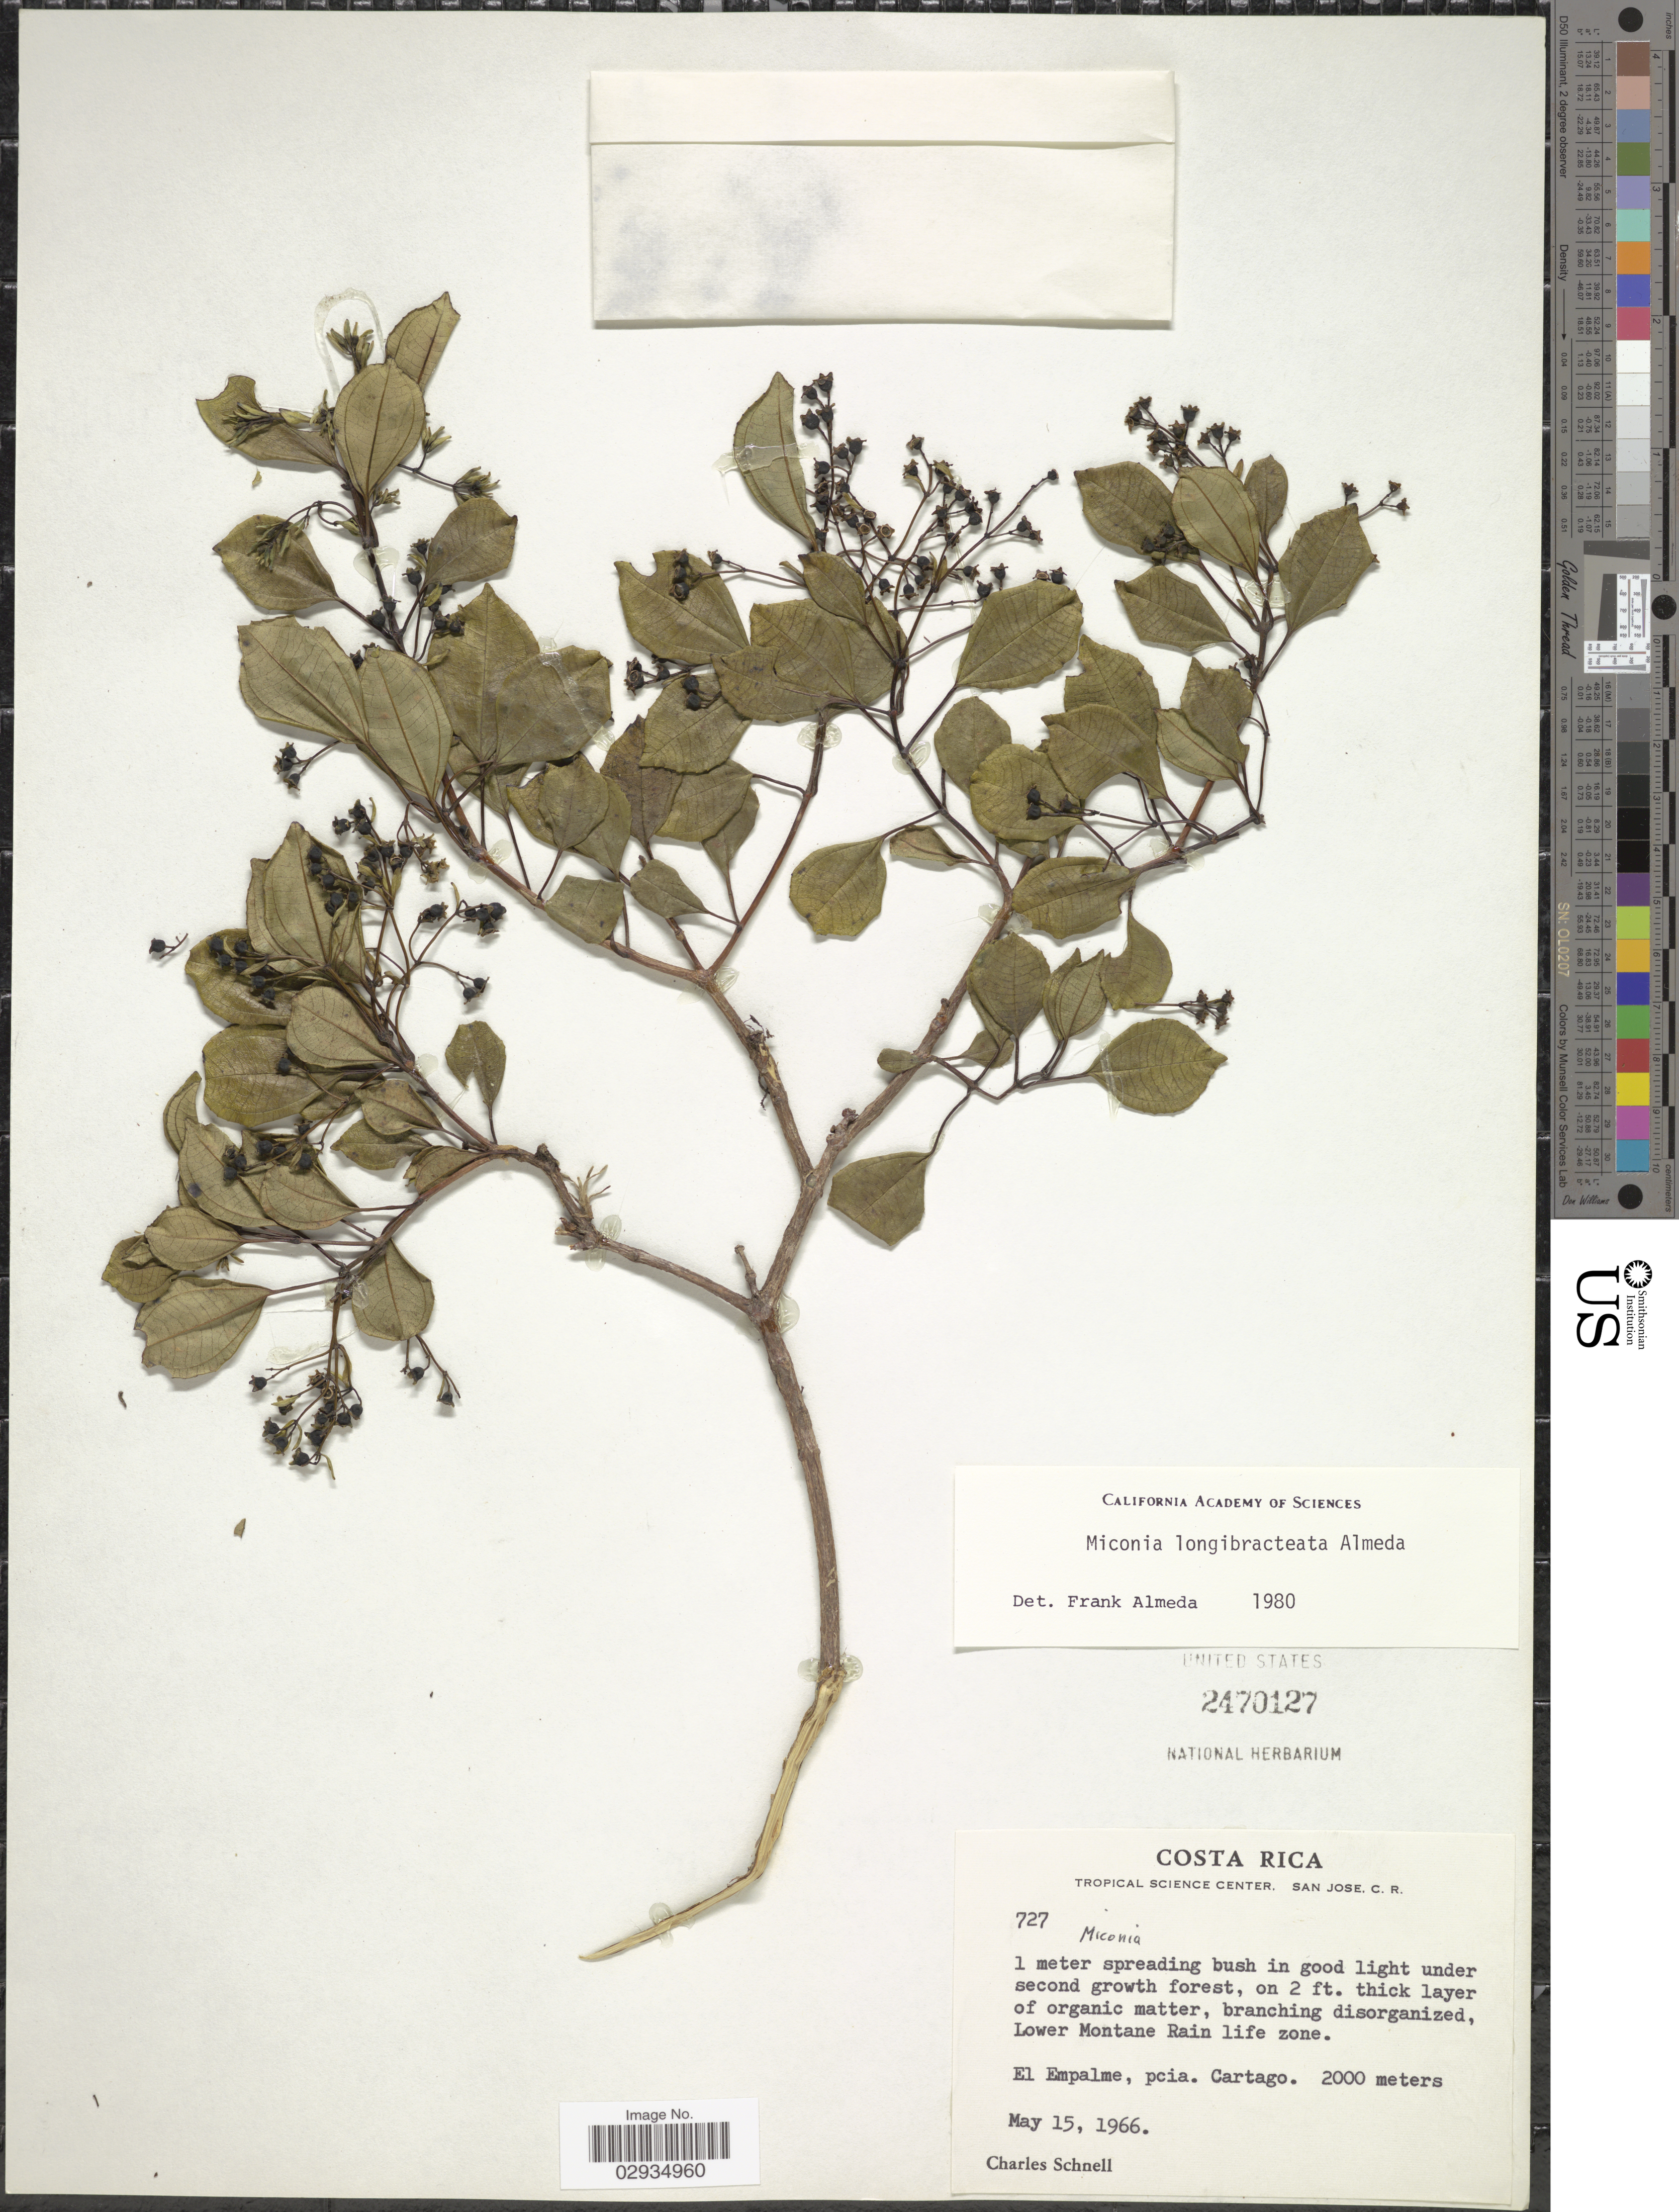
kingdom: Plantae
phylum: Tracheophyta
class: Magnoliopsida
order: Myrtales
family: Melastomataceae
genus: Miconia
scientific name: Miconia longibracteata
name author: Almeda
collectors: C. Schnell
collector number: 727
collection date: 1966-05-15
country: Costa Rica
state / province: Cartago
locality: Lower Montane Rain life zone. El Empalme.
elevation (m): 2000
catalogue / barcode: US 2470127